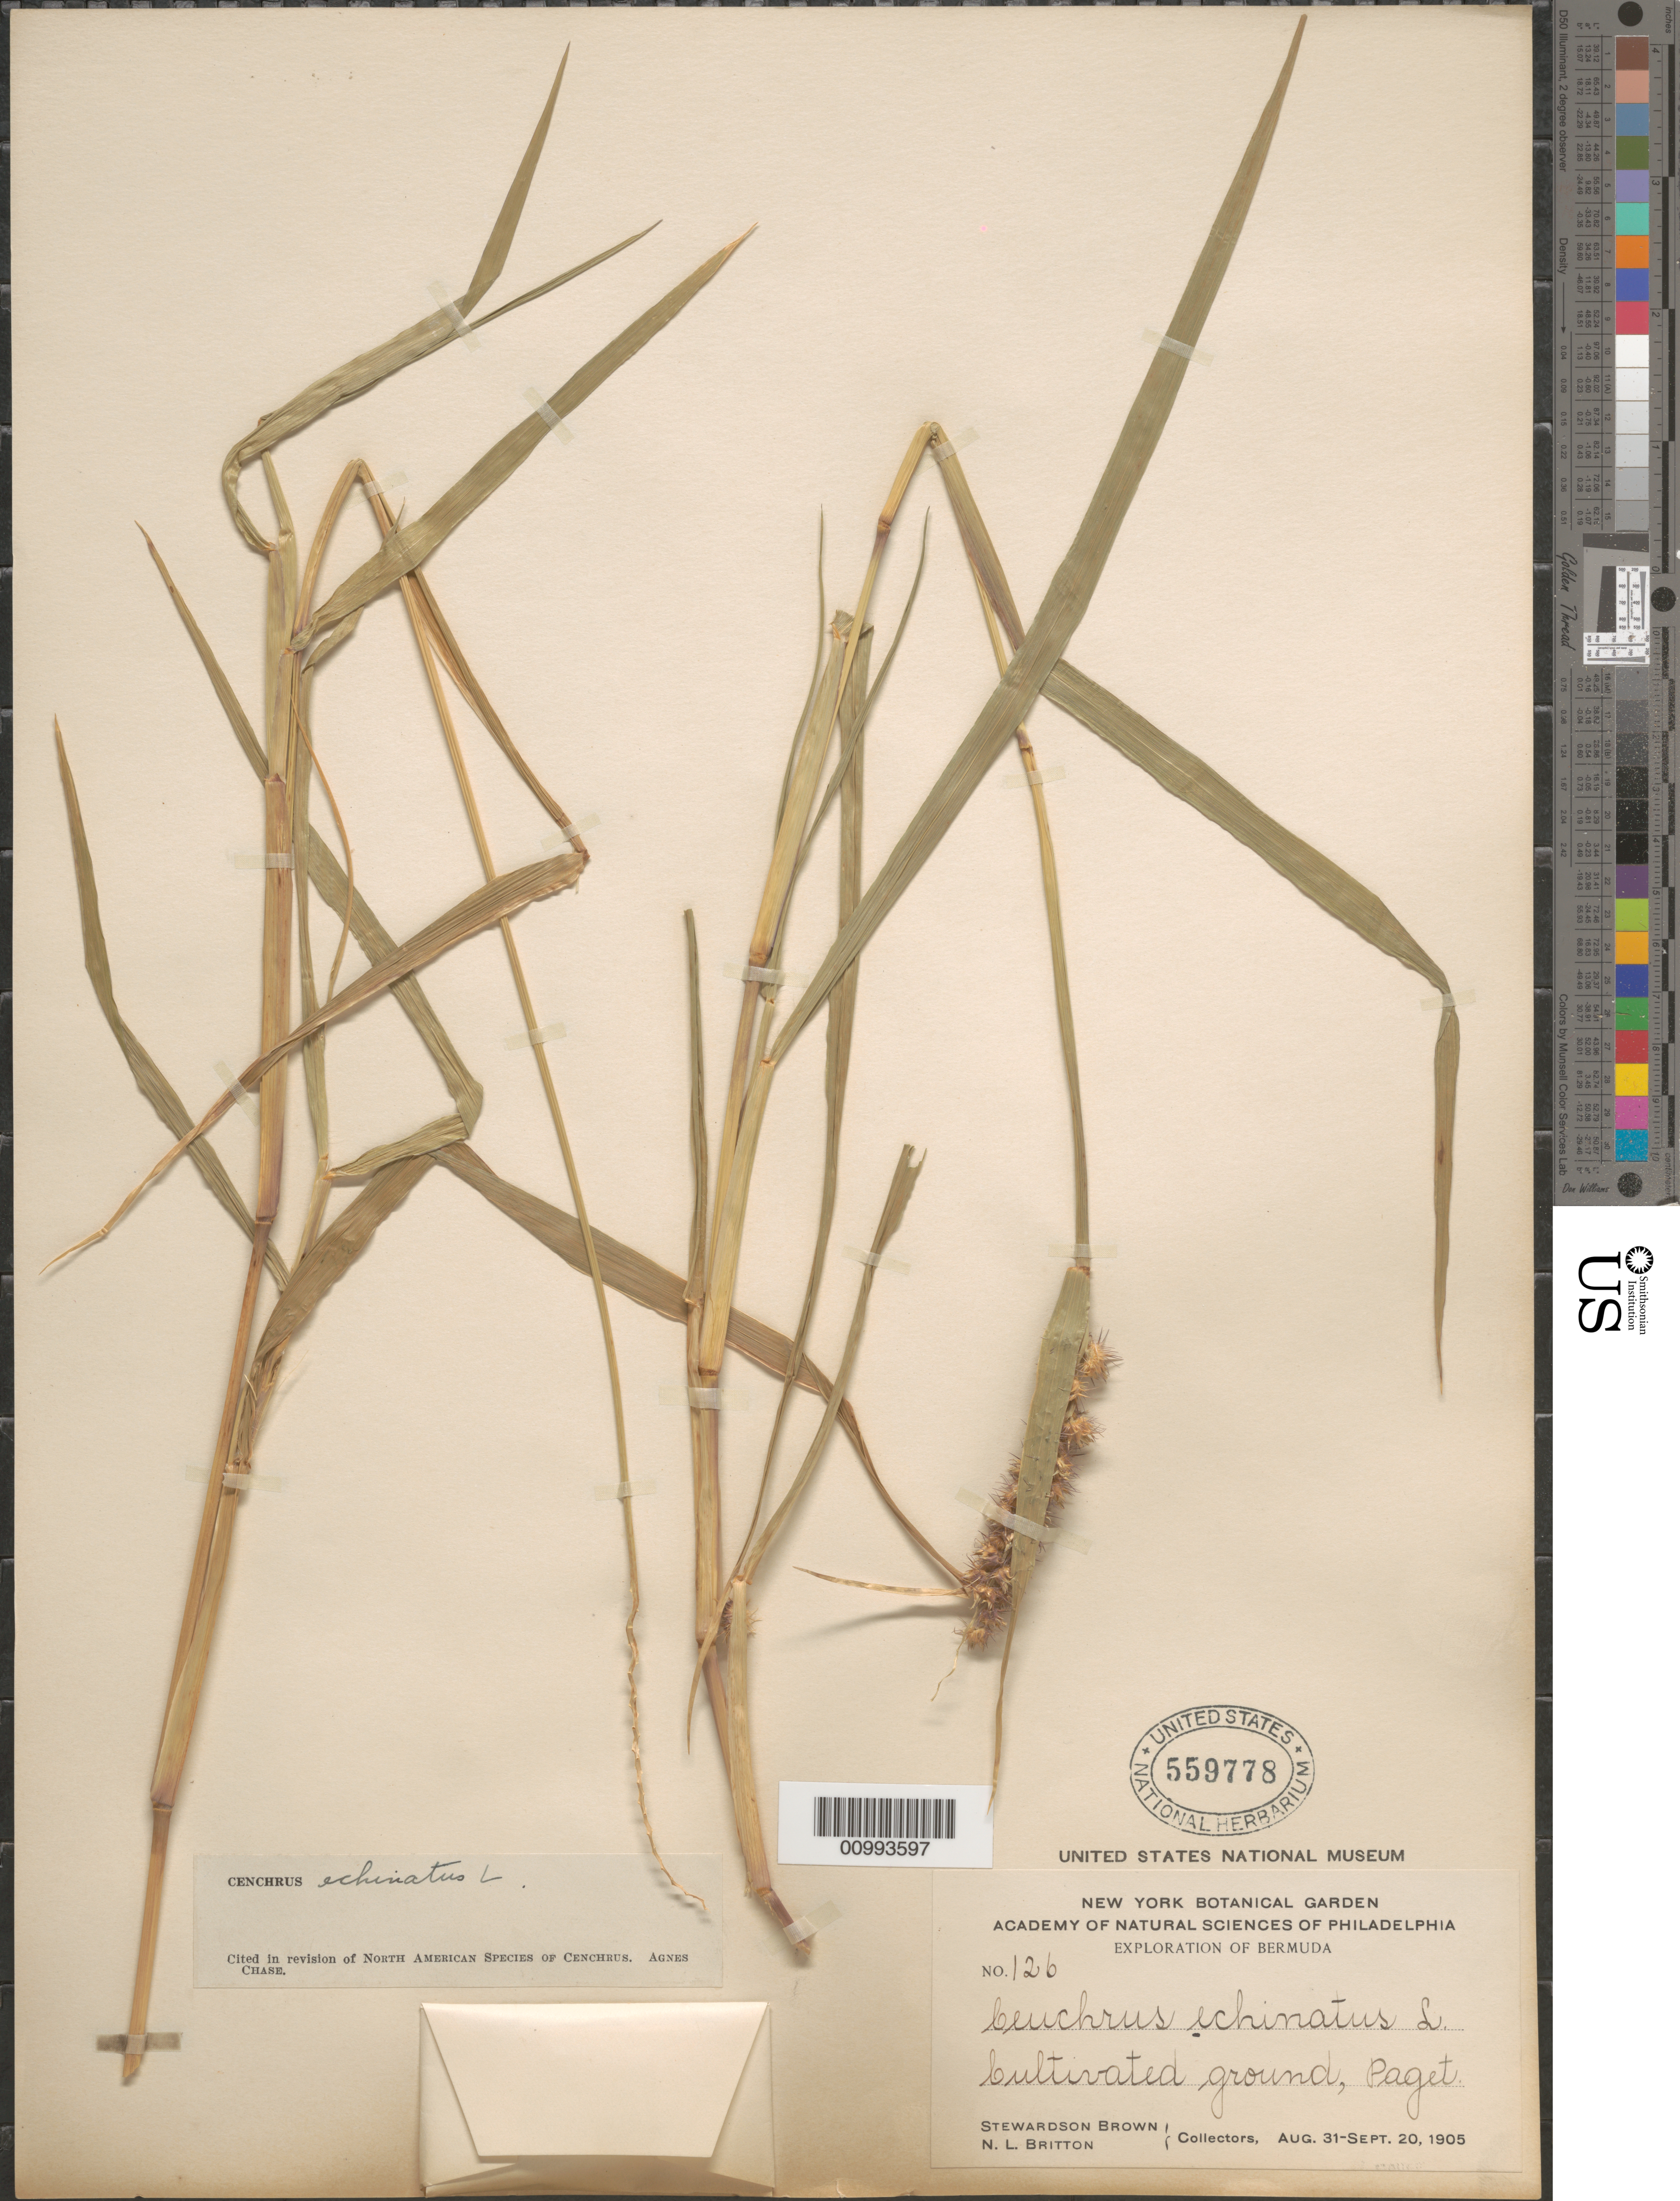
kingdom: Plantae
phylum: Tracheophyta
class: Liliopsida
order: Poales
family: Poaceae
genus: Cenchrus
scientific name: Cenchrus echinatus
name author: L.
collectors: S. Brown & N. Britton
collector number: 126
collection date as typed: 31 Aug 1905 to 20 Sep 1905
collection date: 1905-08-31/1905-09-20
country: Bermuda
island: Bermuda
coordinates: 0 N, 0 E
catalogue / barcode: US 559778